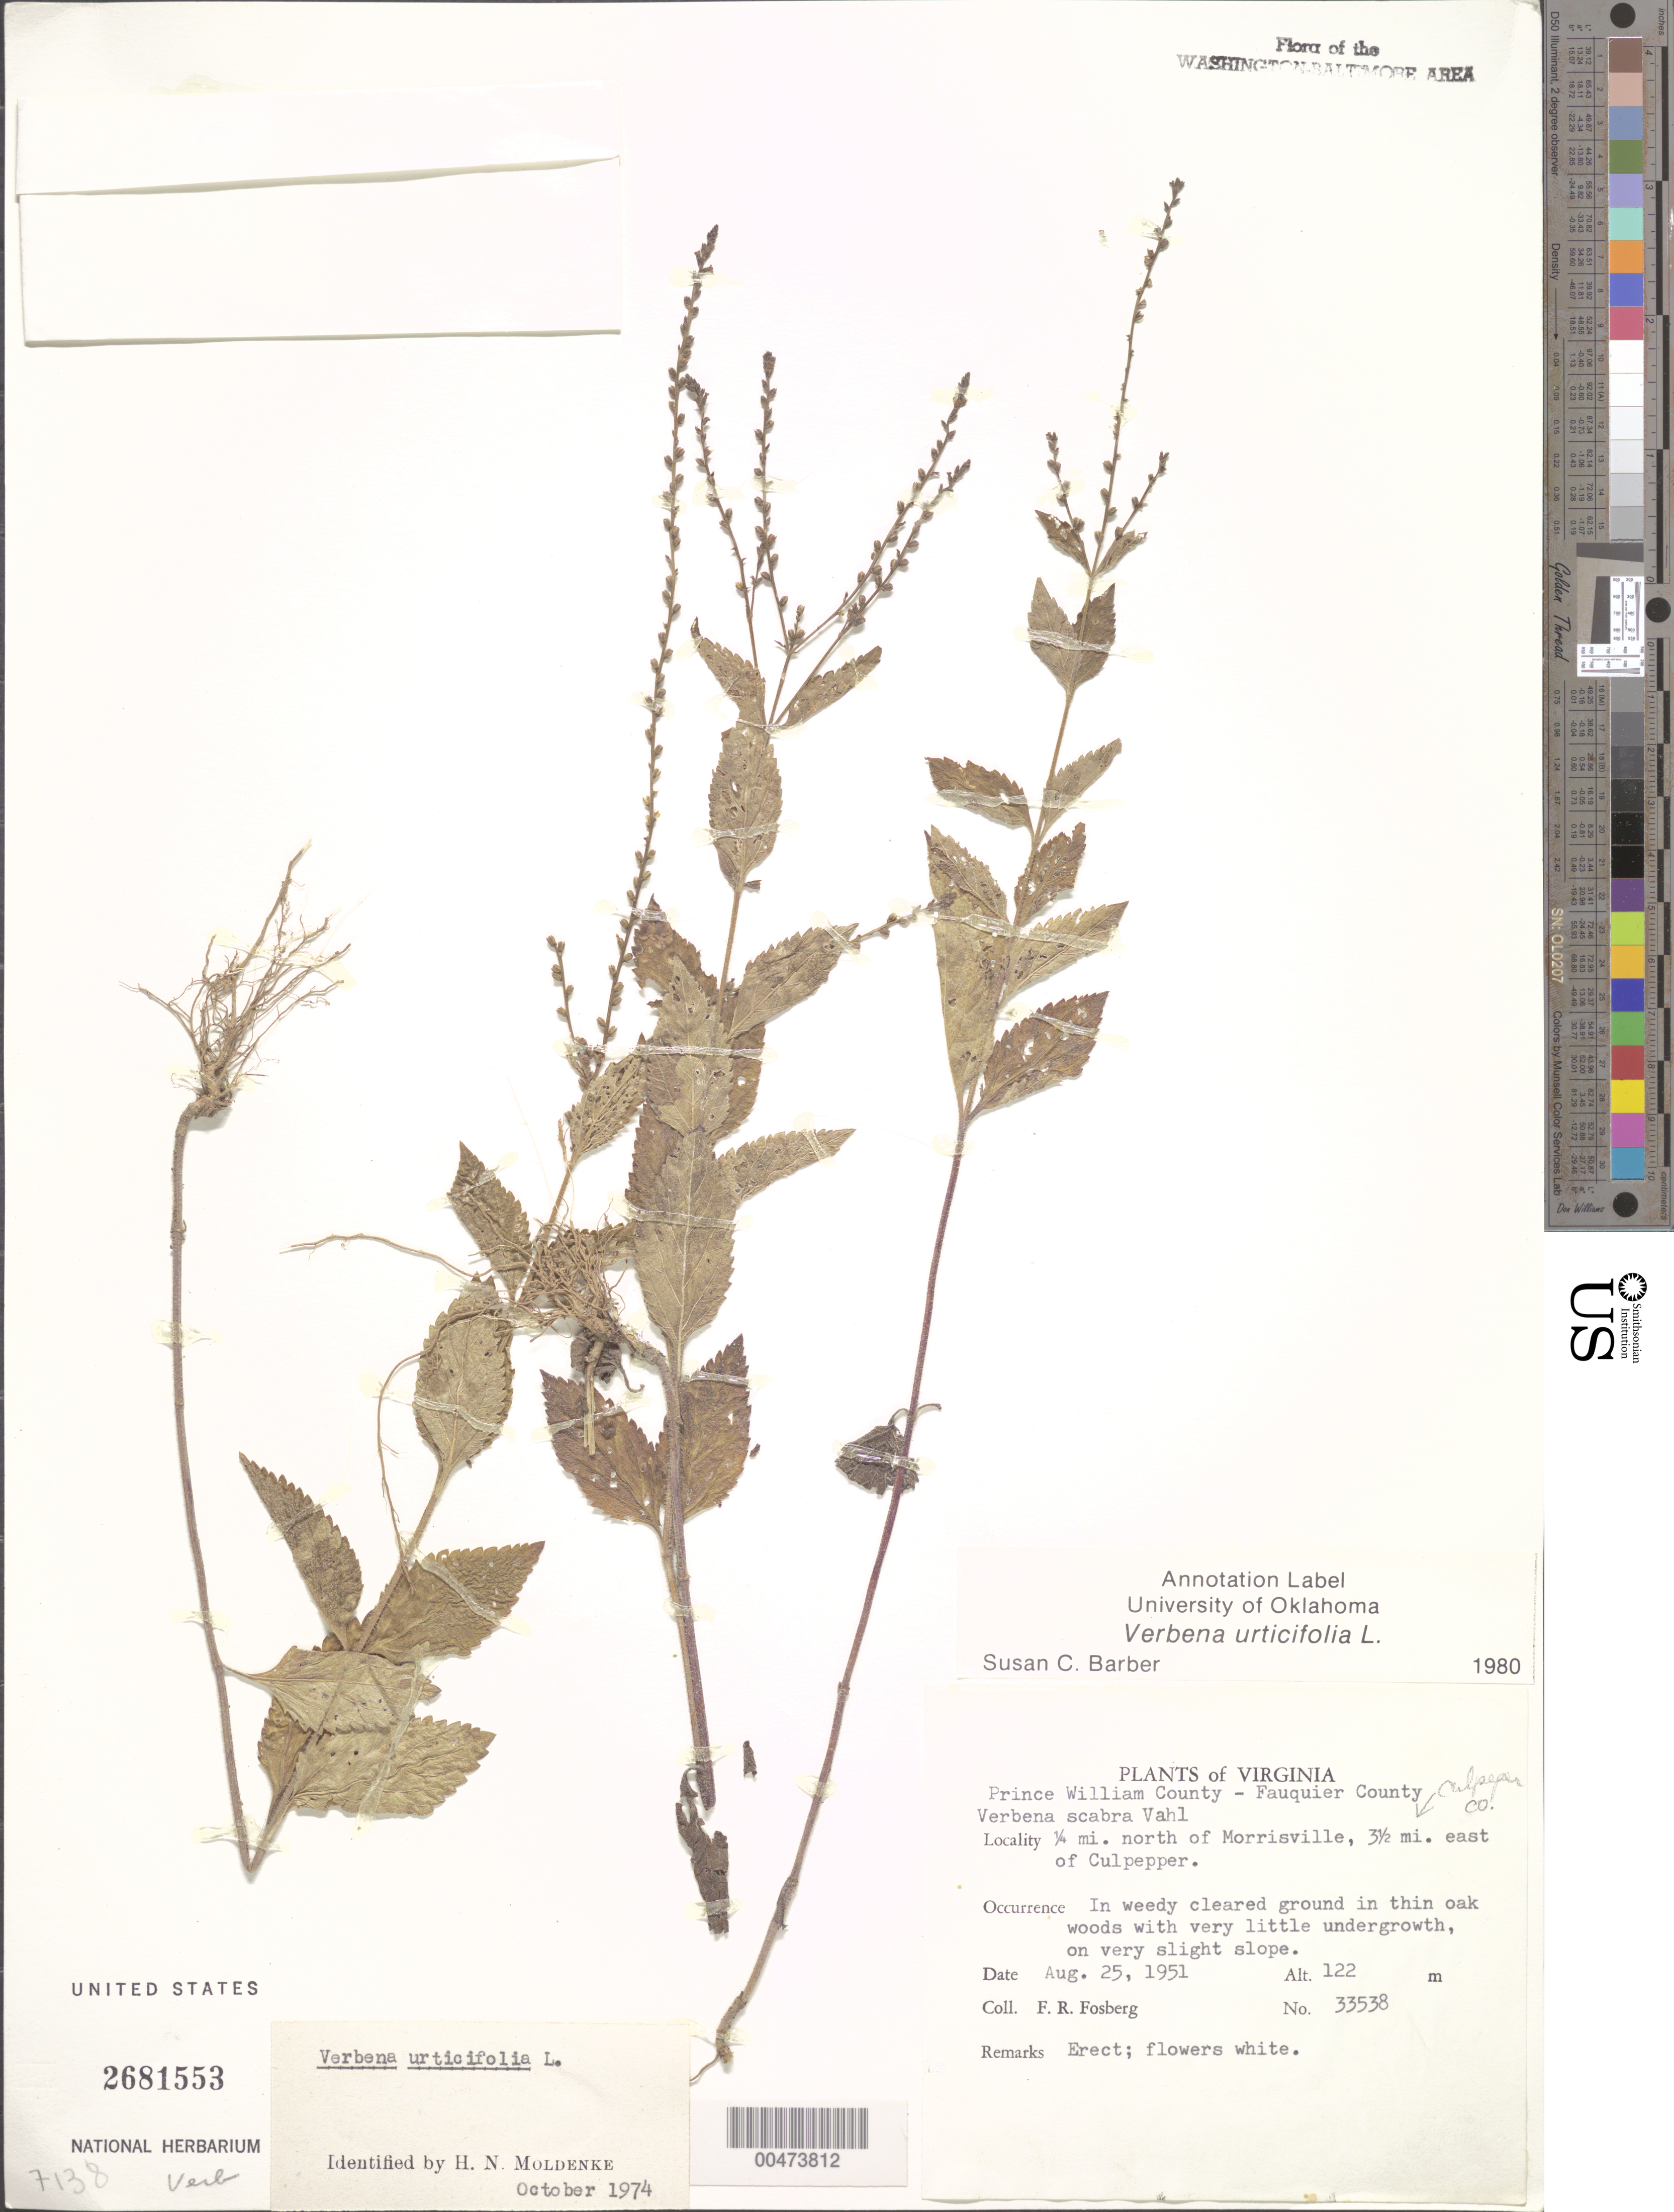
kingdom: Plantae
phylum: Tracheophyta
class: Magnoliopsida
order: Lamiales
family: Verbenaceae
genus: Verbena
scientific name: Verbena urticifolia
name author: L.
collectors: F. R. Fosberg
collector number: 33538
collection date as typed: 25 Aug 1951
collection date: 1951-08-25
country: United States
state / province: Virginia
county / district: Culpeper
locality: N of Morrisville, E of Culpepper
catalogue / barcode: US 3681553